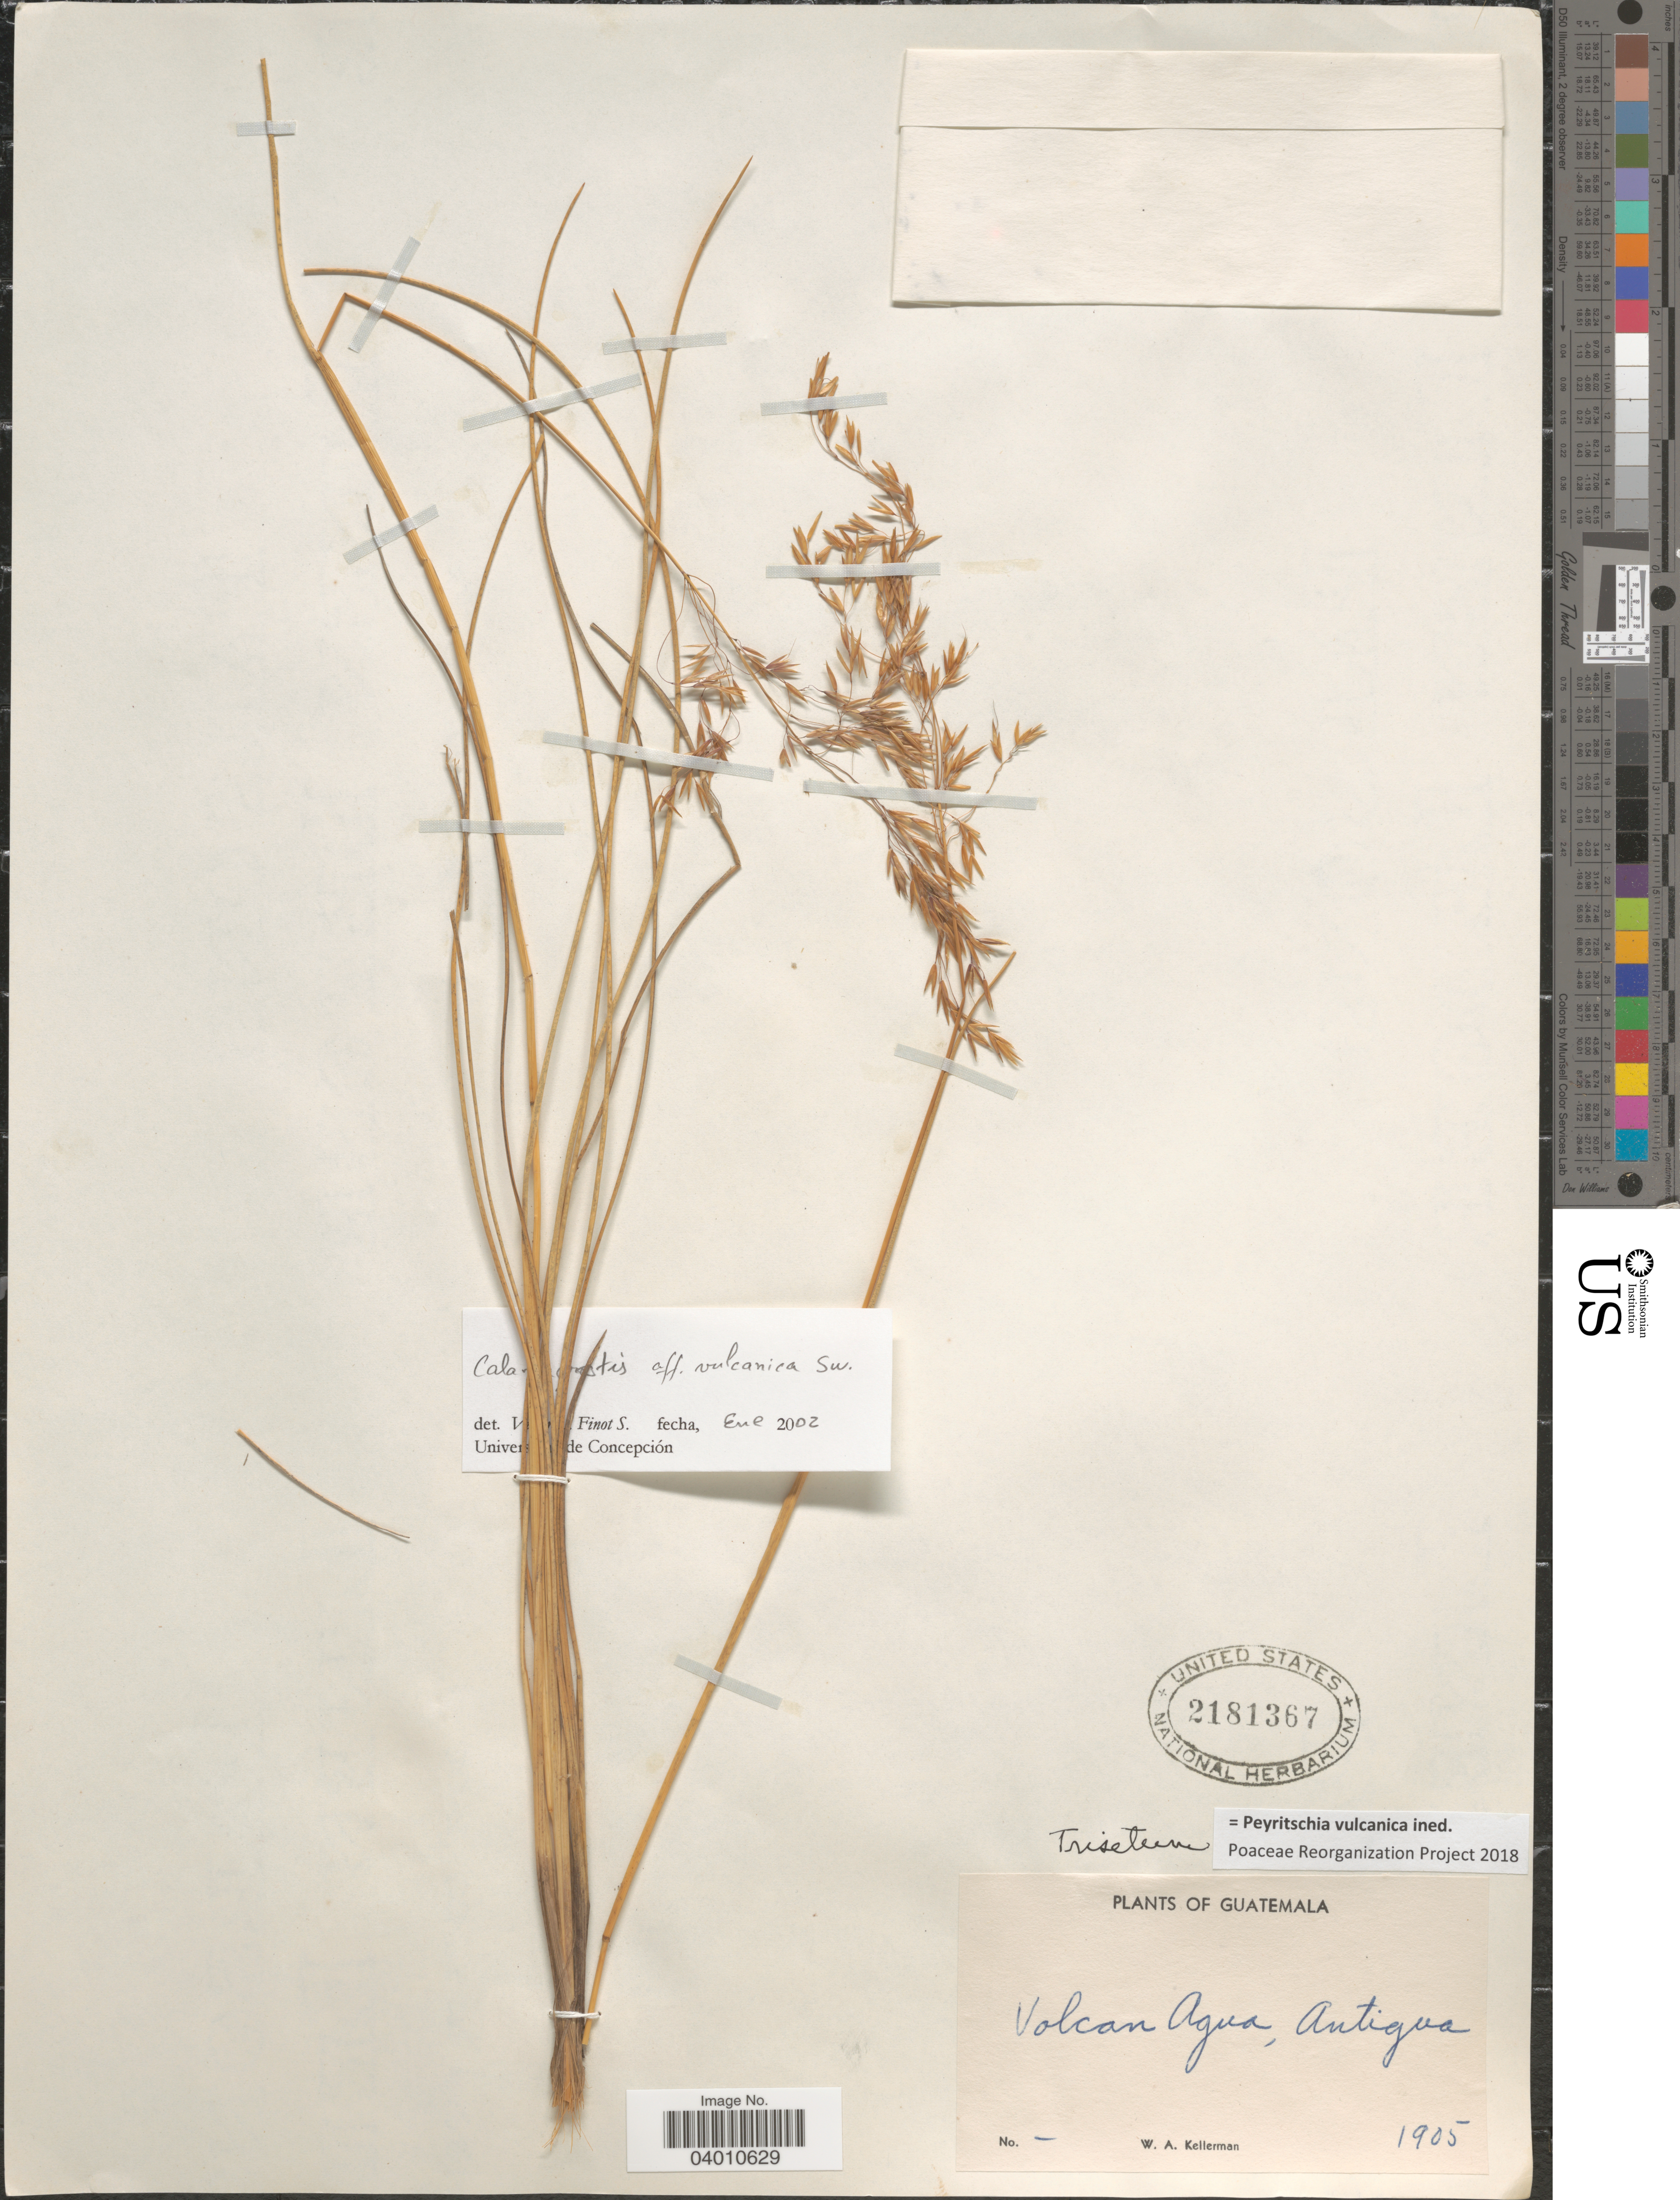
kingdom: Plantae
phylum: Tracheophyta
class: Liliopsida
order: Poales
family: Poaceae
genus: Peyritschia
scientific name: Peyritschia vulcanica ined.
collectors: W. Kellerman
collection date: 1905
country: Guatemala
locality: Volcan Agua, Antigua.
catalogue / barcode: US 2181367